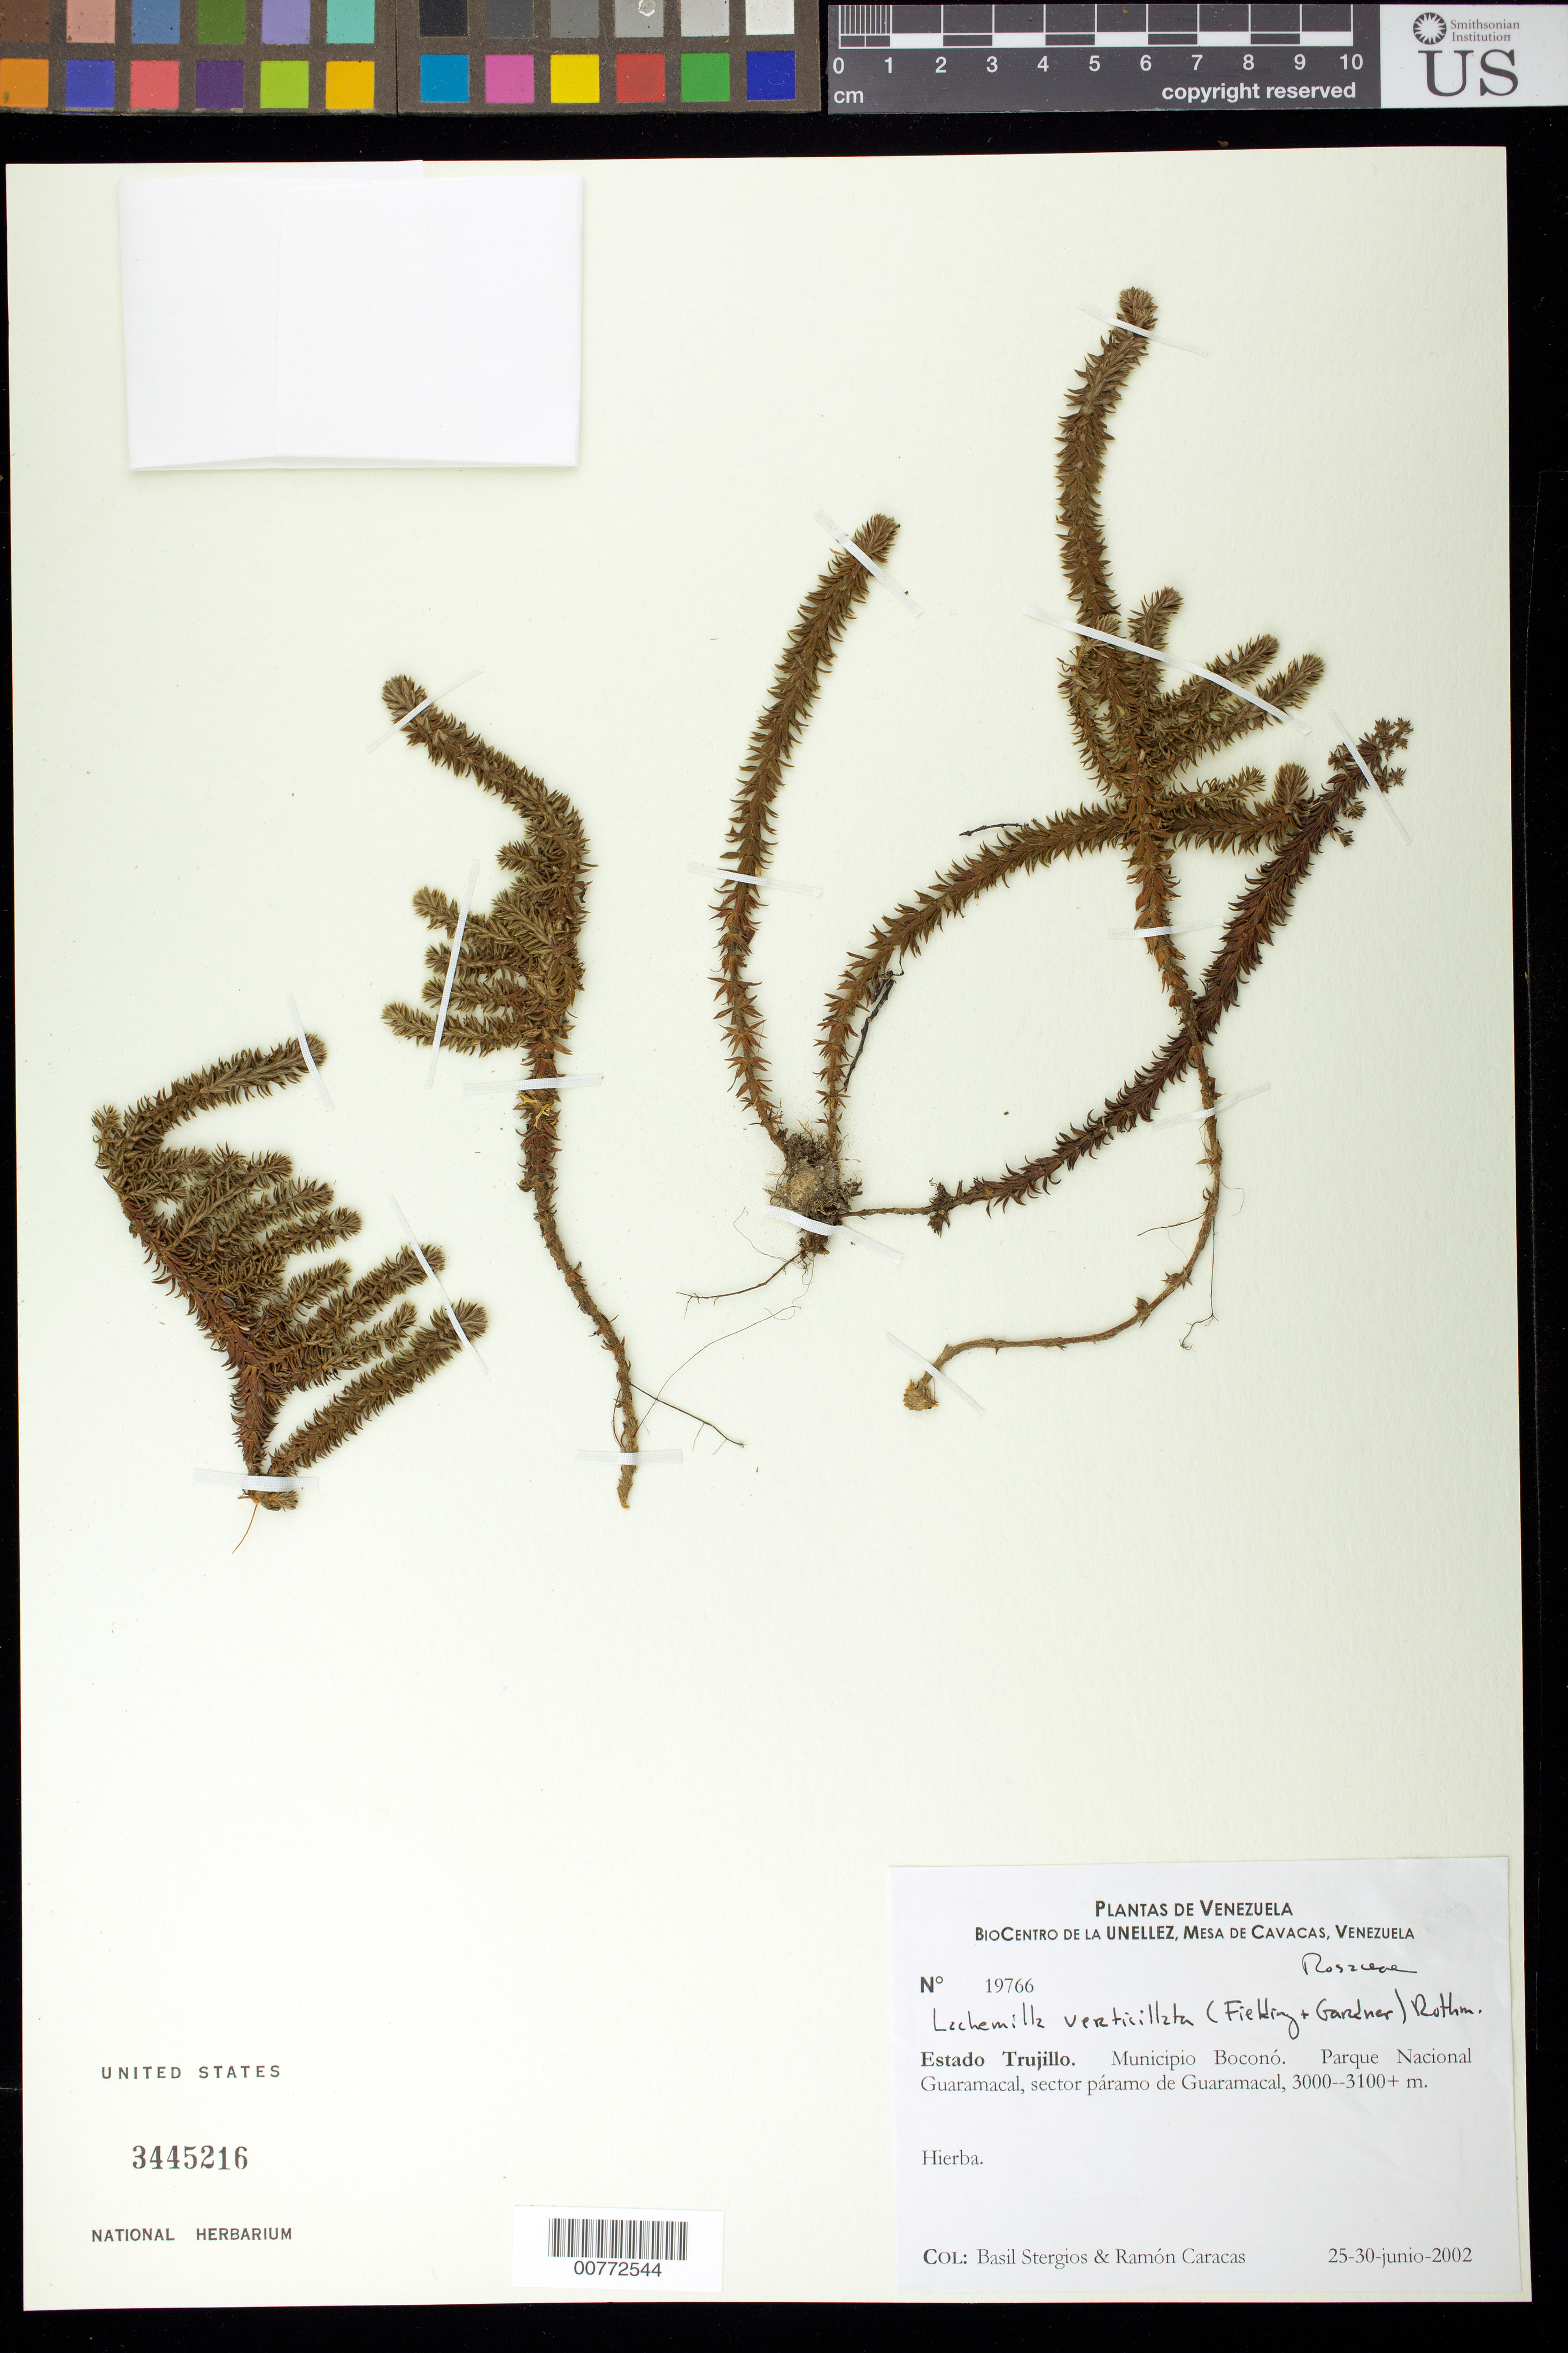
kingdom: Plantae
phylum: Tracheophyta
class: Magnoliopsida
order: Rosales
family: Rosaceae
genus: Alchemilla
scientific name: Alchemilla verticillata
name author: Fielding & Gardner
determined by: Dorr, L. J., (BOT), Smithsonian Institution - National Museum of Natural History (UNITED STATES)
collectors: B. G. Stergios & R. Caracas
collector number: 19766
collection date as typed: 25 Jun 2002 to 30 Jun 2002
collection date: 2002-06-25/2002-06-30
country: Venezuela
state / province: Trujillo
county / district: Boconó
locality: Parque Nacional Guaramacal, páramo de Guaramacal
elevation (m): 3000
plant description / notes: PORT, US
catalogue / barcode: US 3445216